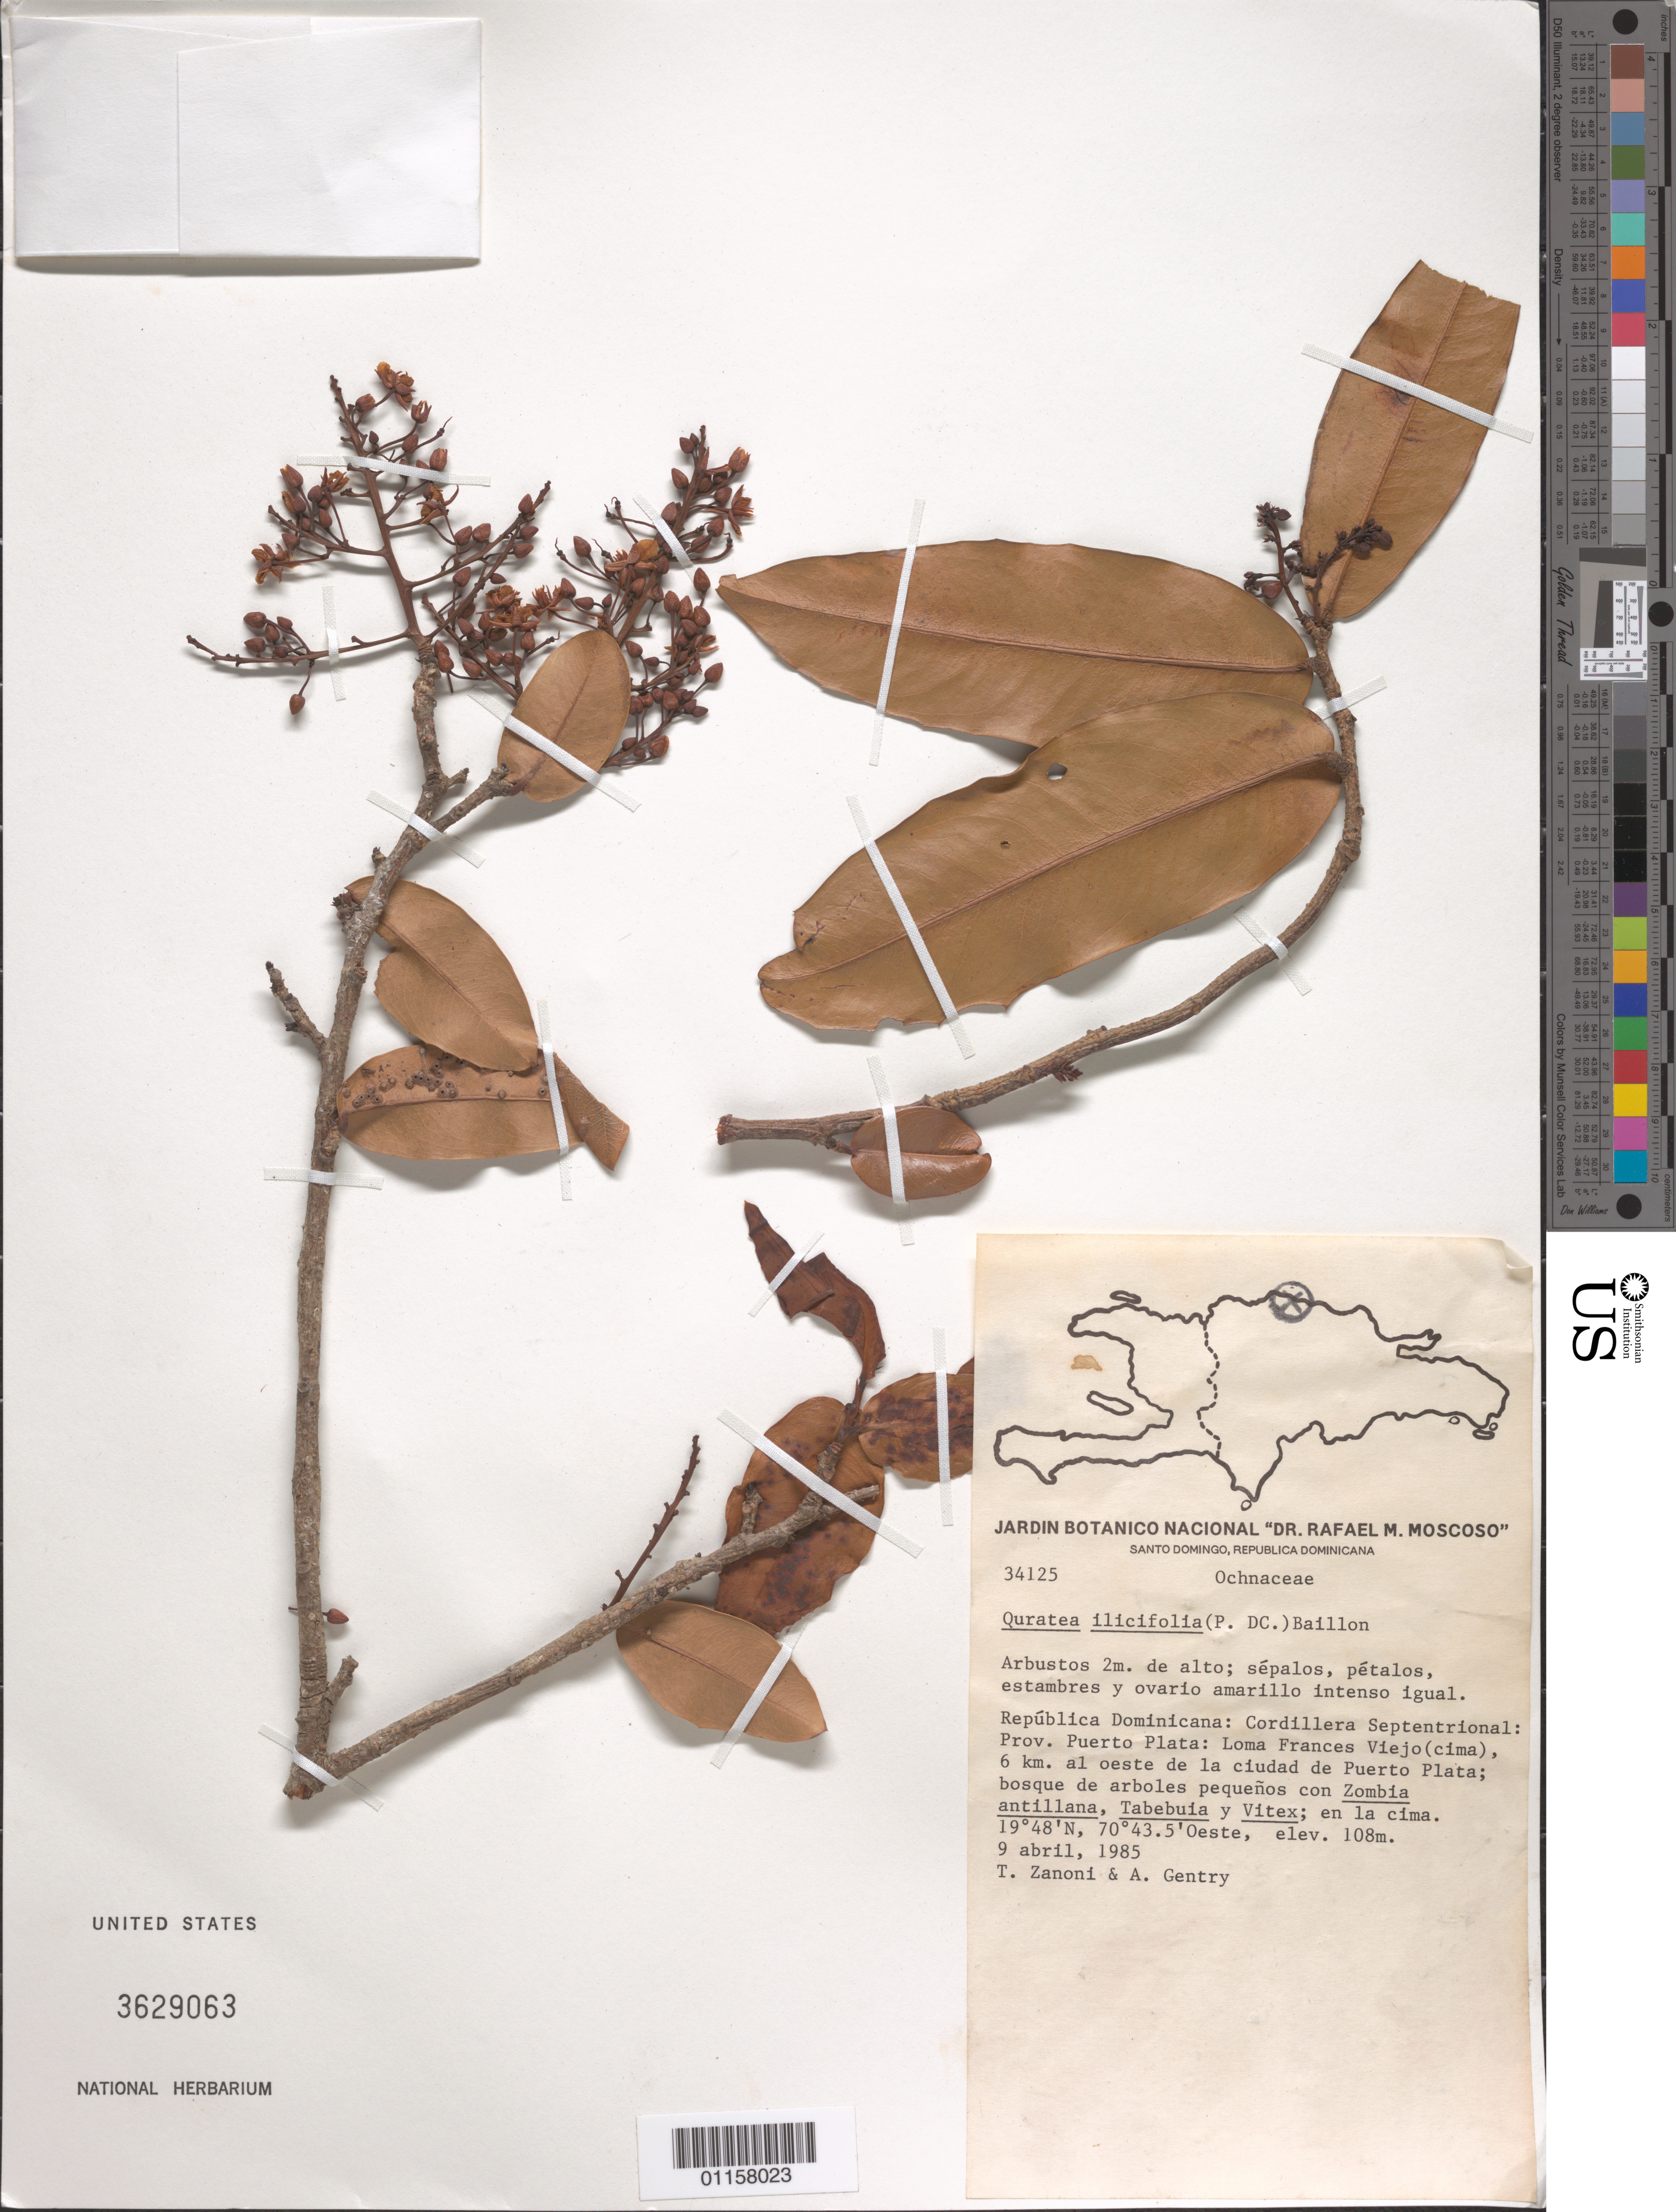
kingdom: Plantae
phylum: Tracheophyta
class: Magnoliopsida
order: Malpighiales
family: Ochnaceae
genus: Ouratea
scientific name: Ouratea ilicifolia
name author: (DC.) Baill.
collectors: T. A. Zanoni & A. H. Gentry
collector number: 34125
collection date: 1985-04-09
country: Dominican Republic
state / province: Puerto Plata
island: Hispaniola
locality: Cordillera Septentrional; Loma Frances Viejo (cima), 6 km al oeste de la ciudad de Puerto Plata.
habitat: Bosque de arboles pequeños con Zombia antillana, Tabebuia y Vitex; en la cima.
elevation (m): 108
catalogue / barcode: US 3629063